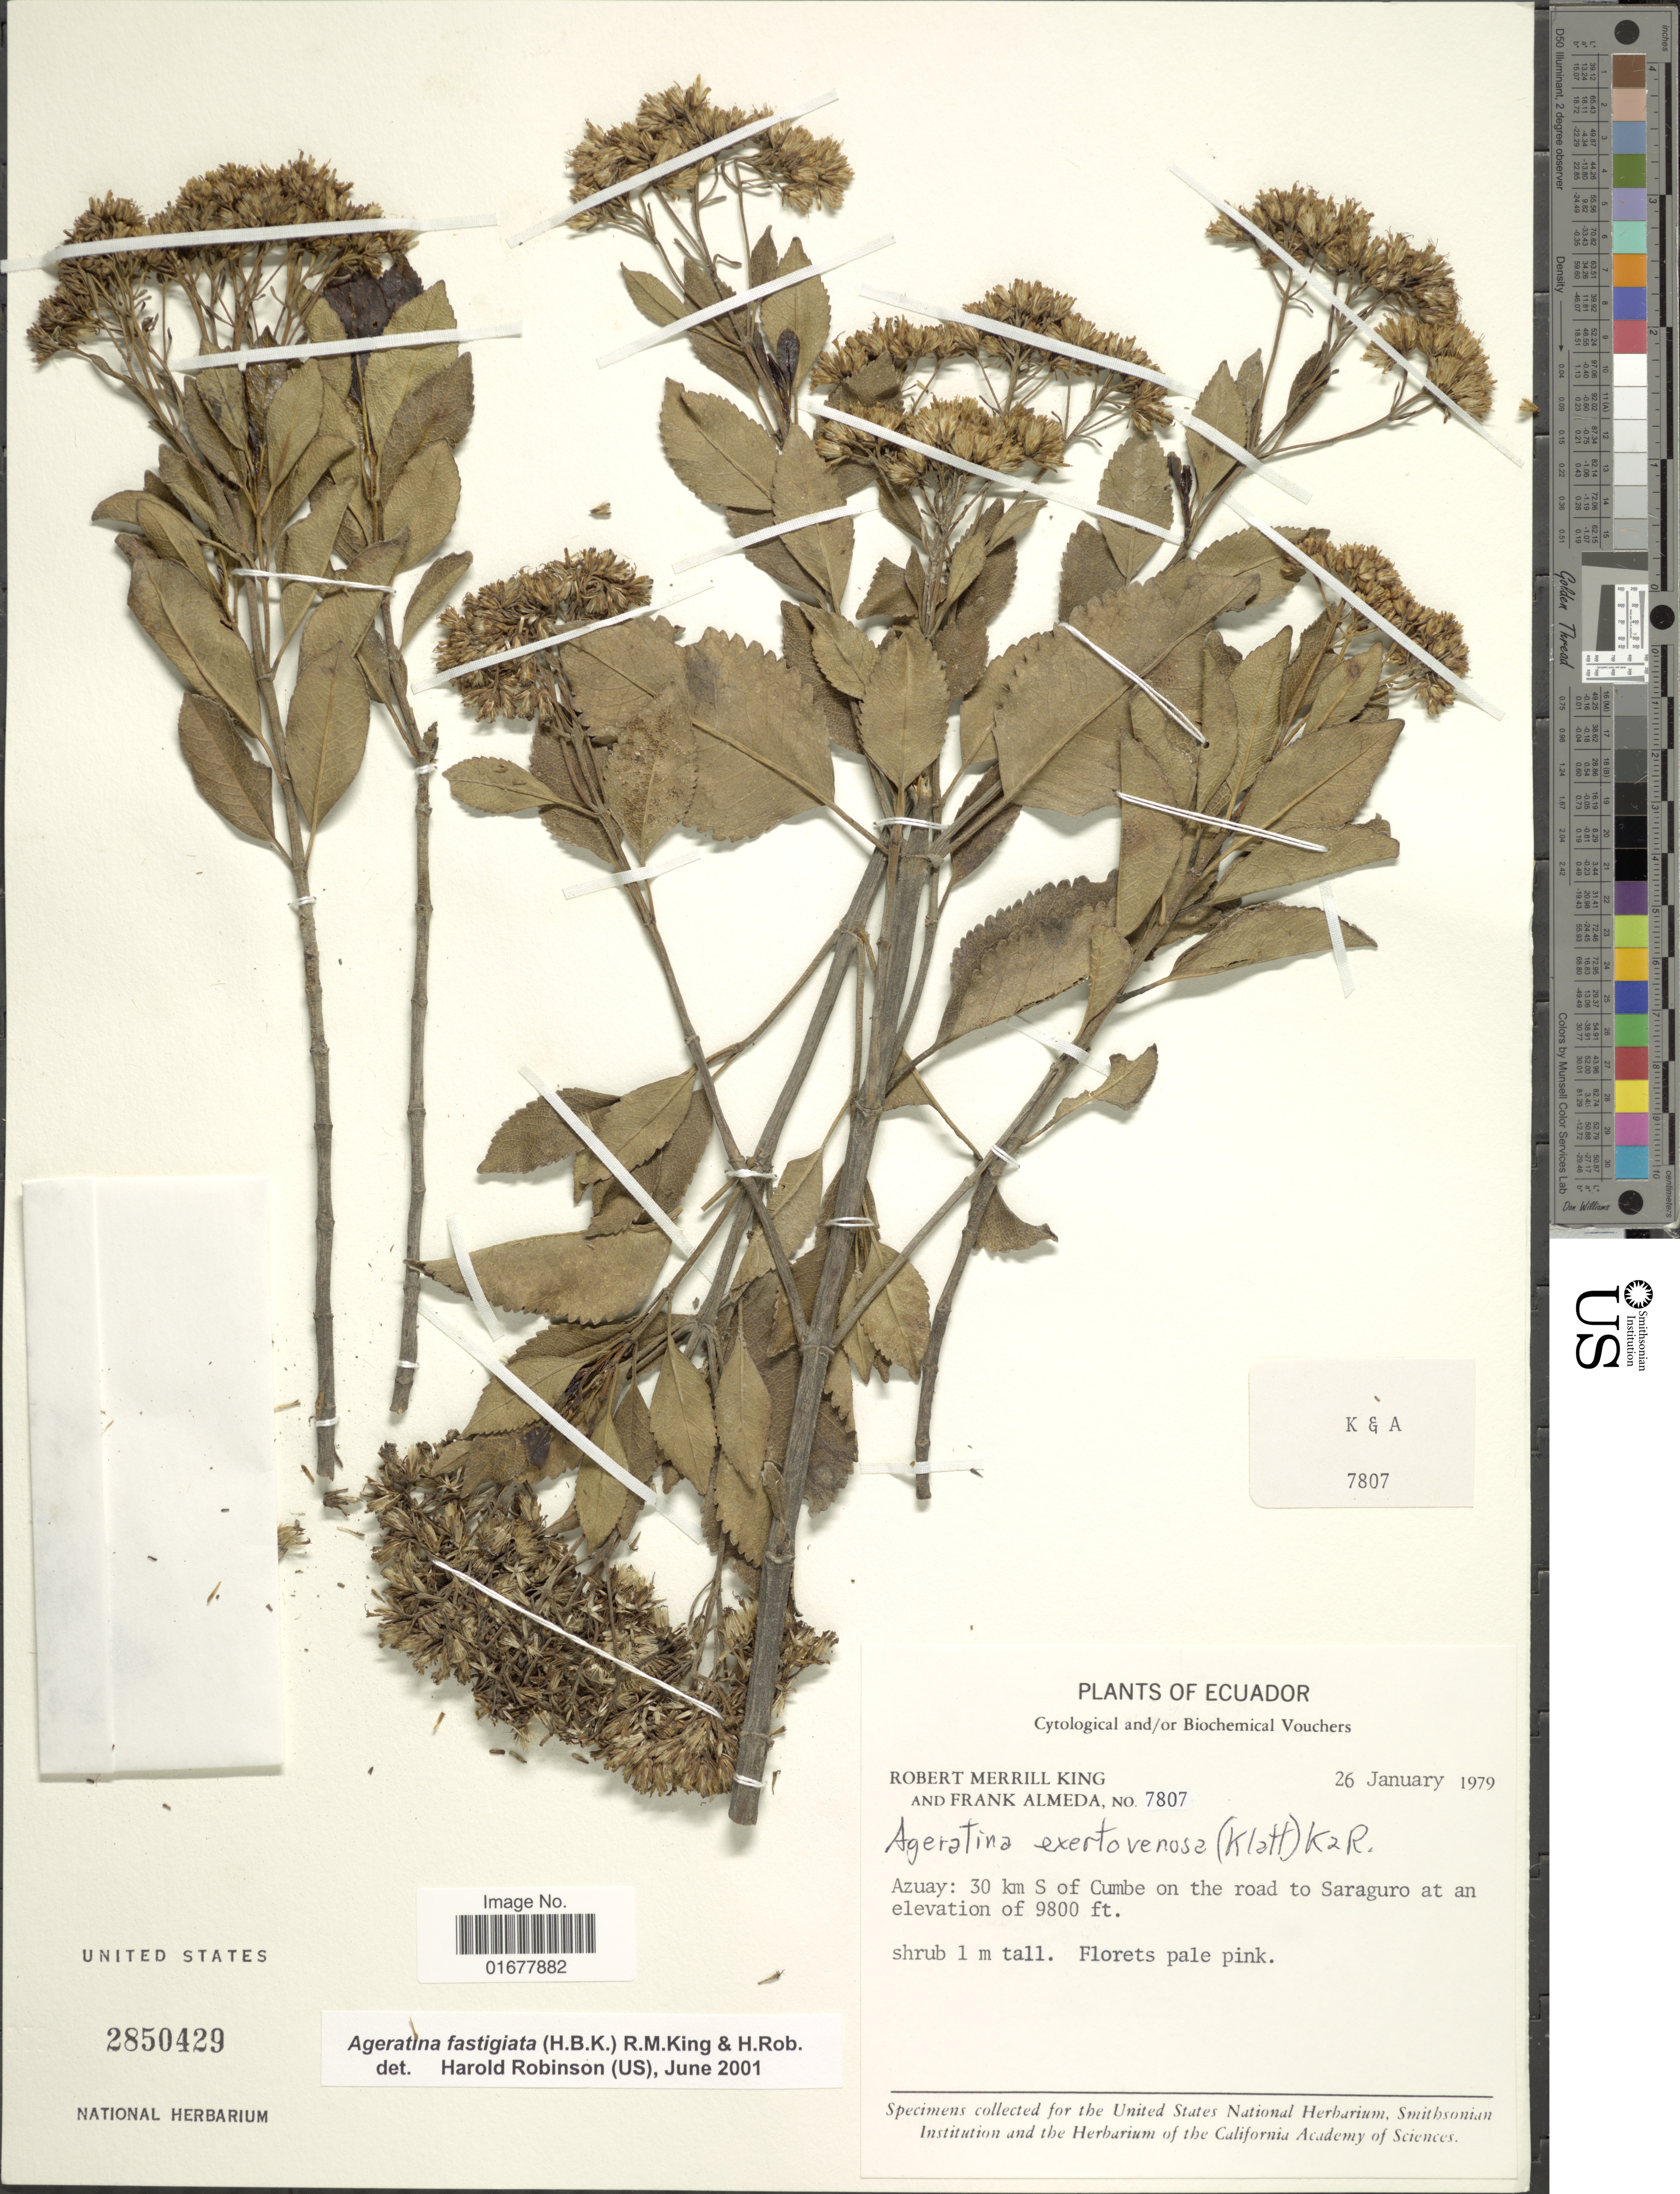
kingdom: Plantae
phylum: Tracheophyta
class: Magnoliopsida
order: Asterales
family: Asteraceae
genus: Ageratina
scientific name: Ageratina exserto-venosa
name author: (Klatt) R.M. King & H. Rob.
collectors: R. M. King & F. Almeda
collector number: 7807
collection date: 1979-01-26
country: Ecuador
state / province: Azuay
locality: Azuay: 30 km S of Cumbe on the road to Saraguro at an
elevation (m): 2987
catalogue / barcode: US 2850429